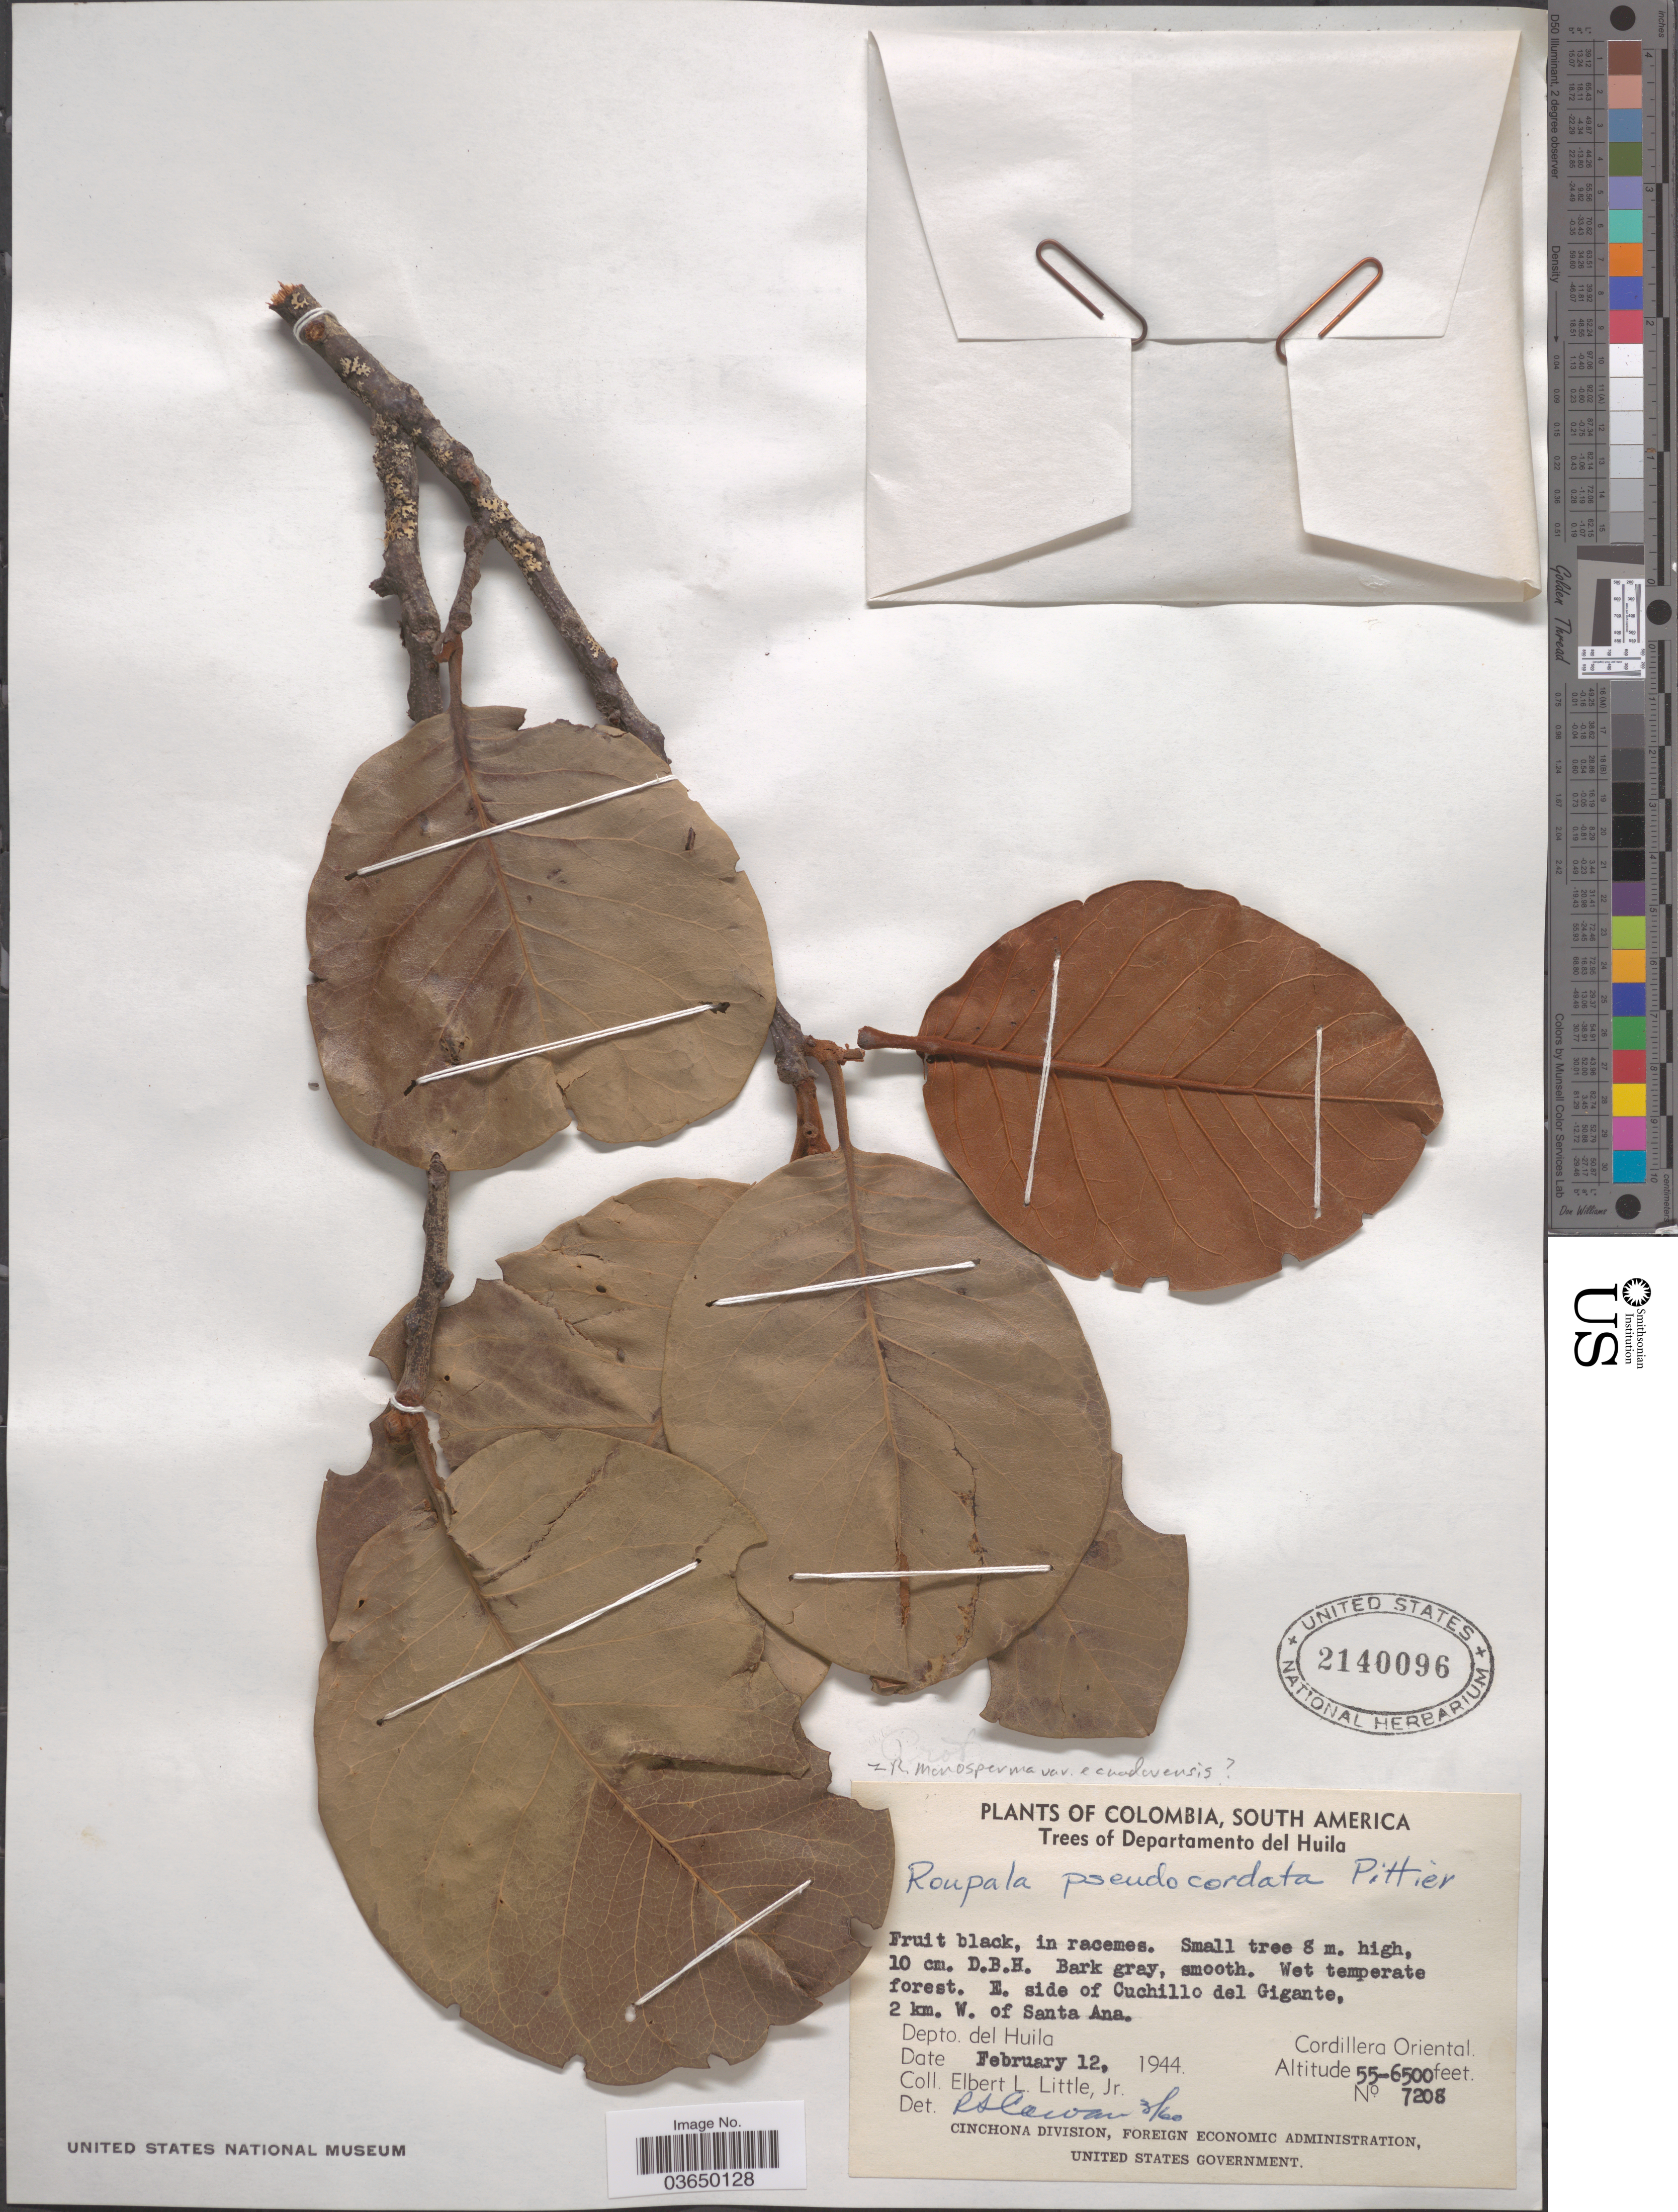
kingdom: Plantae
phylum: Tracheophyta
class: Magnoliopsida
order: Proteales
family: Proteaceae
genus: Roupala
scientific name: Roupala monosperma var. ecuadorensis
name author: (Steyerm.) K.S. Edwards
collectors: E. L. Little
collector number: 7208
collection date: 1944-02-12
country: Colombia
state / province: Huila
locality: Departamento del Huila. E. side of Cuchillo del Gigante, 2 km. W. of Santa Ana. Cordillera Oriental.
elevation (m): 1676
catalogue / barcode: US 2140096